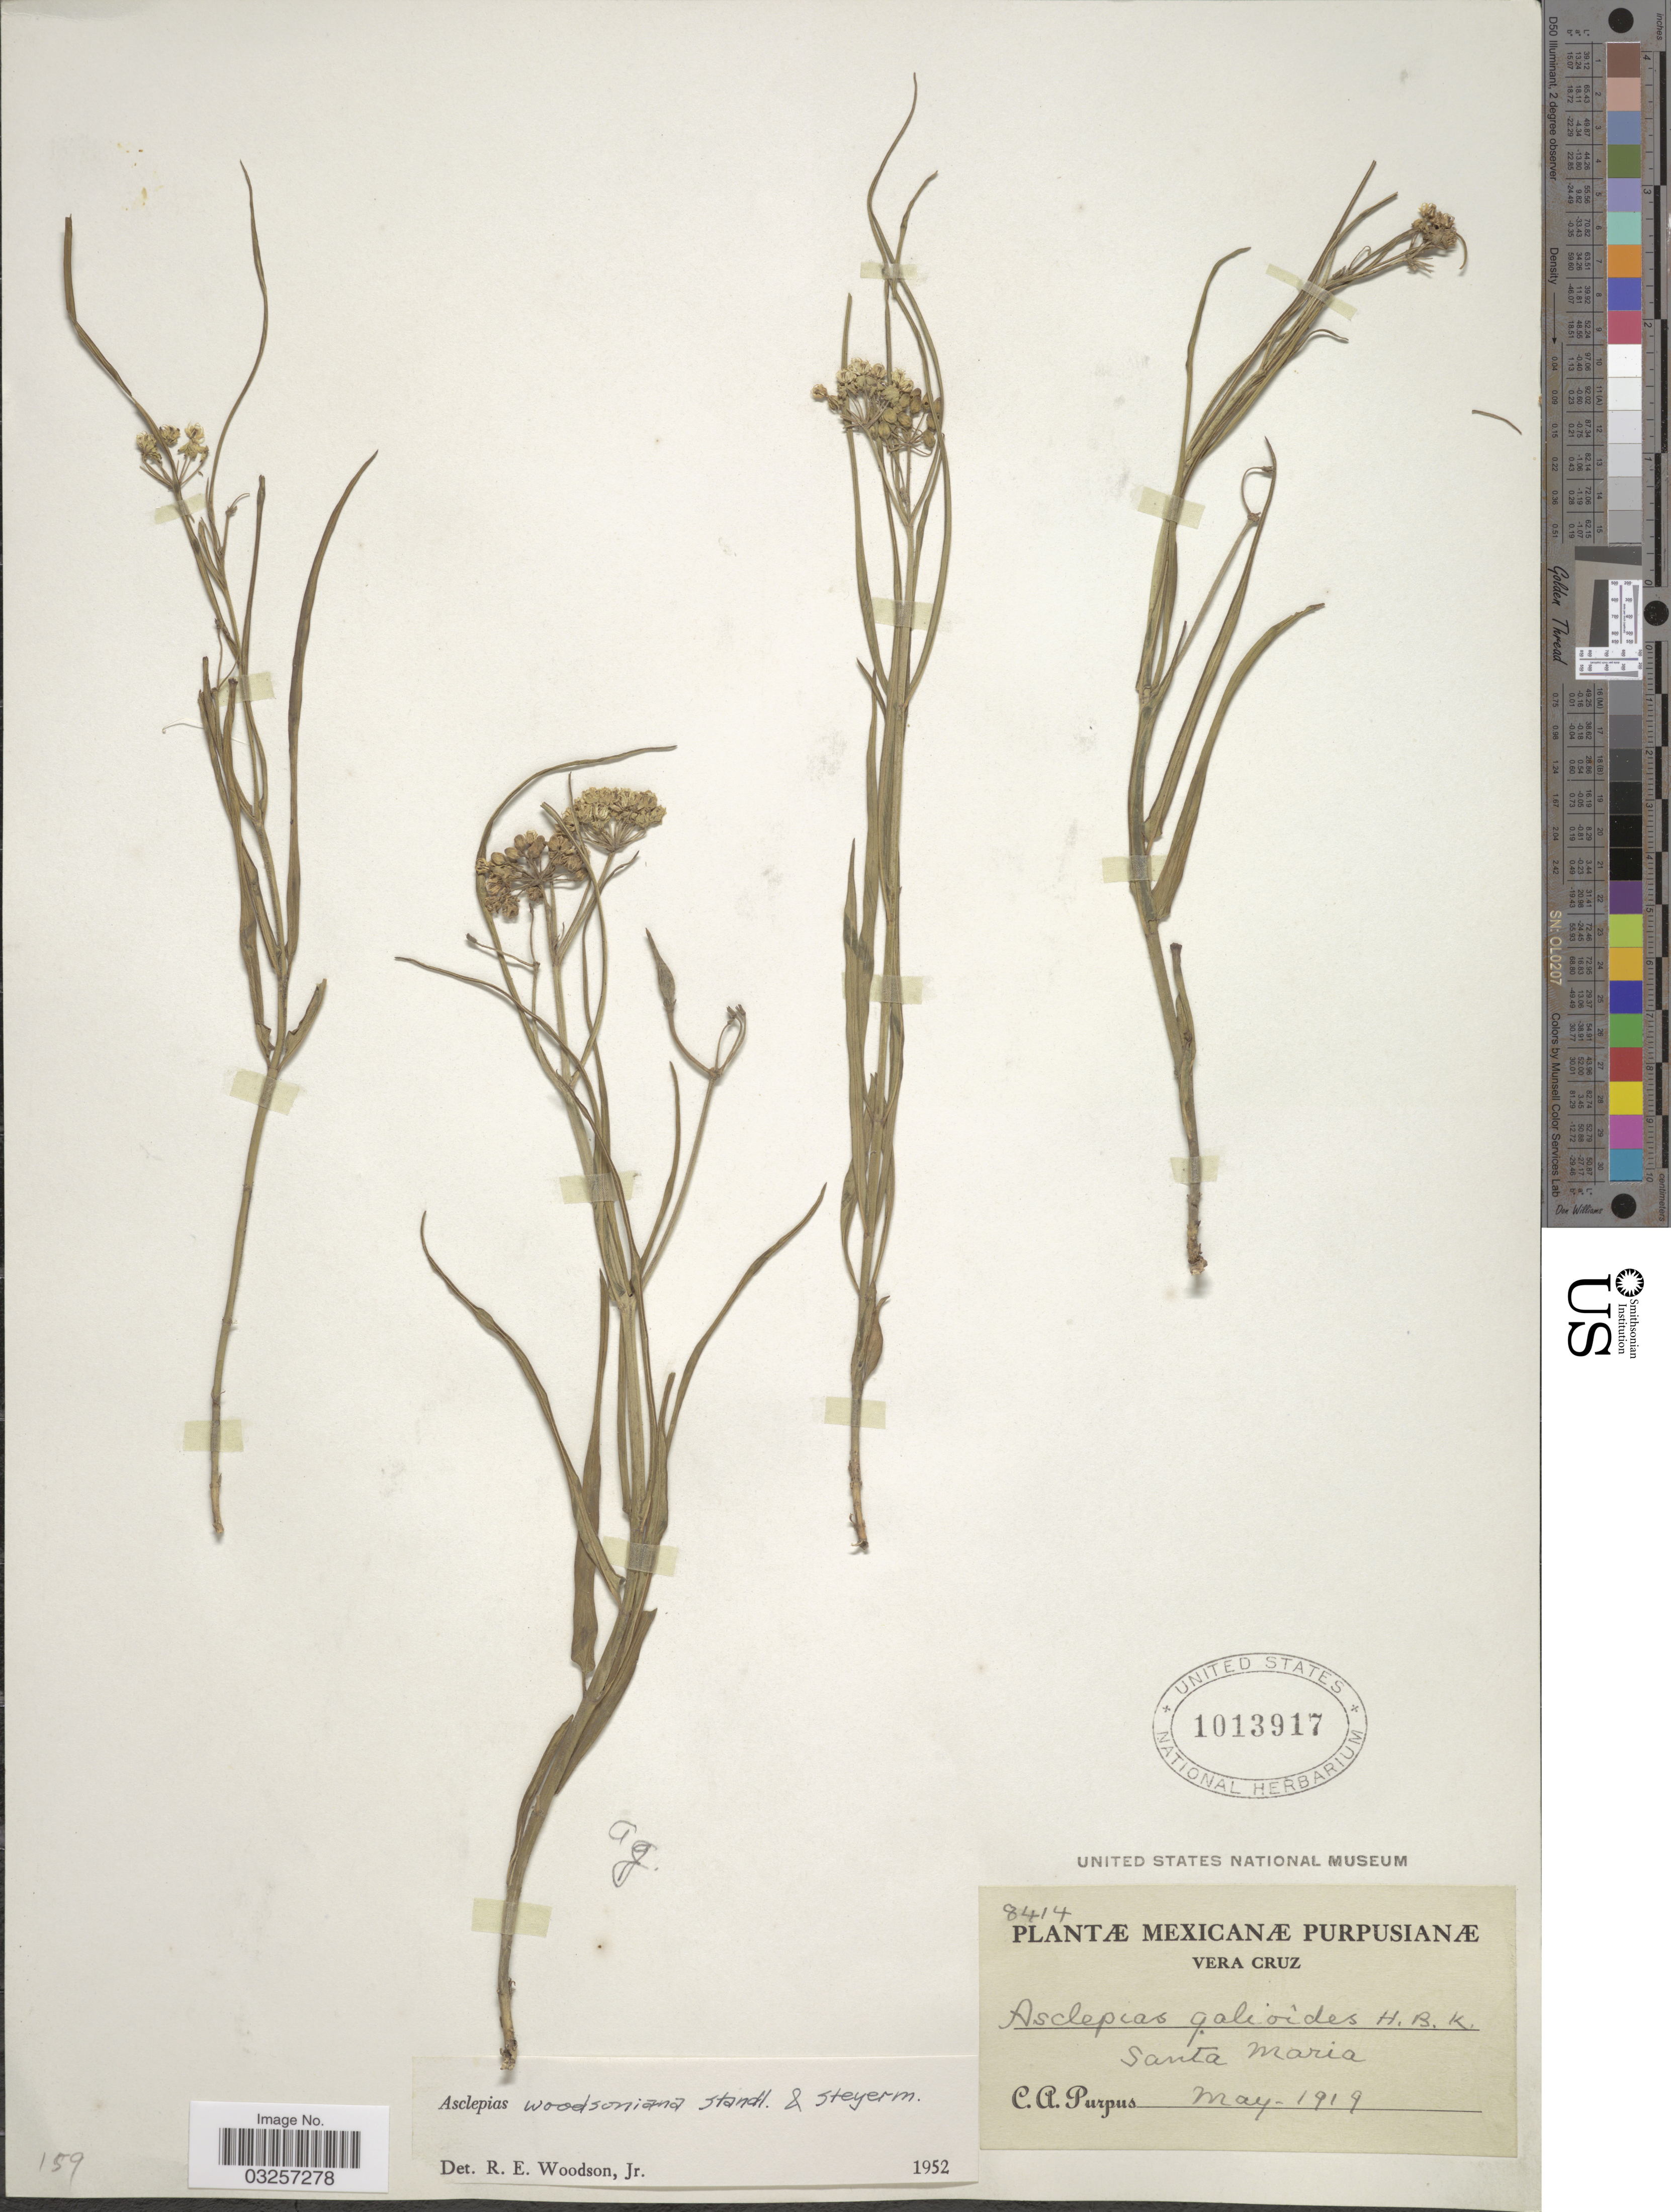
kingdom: Plantae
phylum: Tracheophyta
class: Magnoliopsida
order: Gentianales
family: Apocynaceae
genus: Asclepias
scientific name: Asclepias woodsoniana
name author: Standl. & Steyerm.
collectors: C. A. Purpus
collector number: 8414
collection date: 1919-05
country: Mexico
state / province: Veracruz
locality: Vera Cruz. Santa Maria.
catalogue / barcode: US 1013917